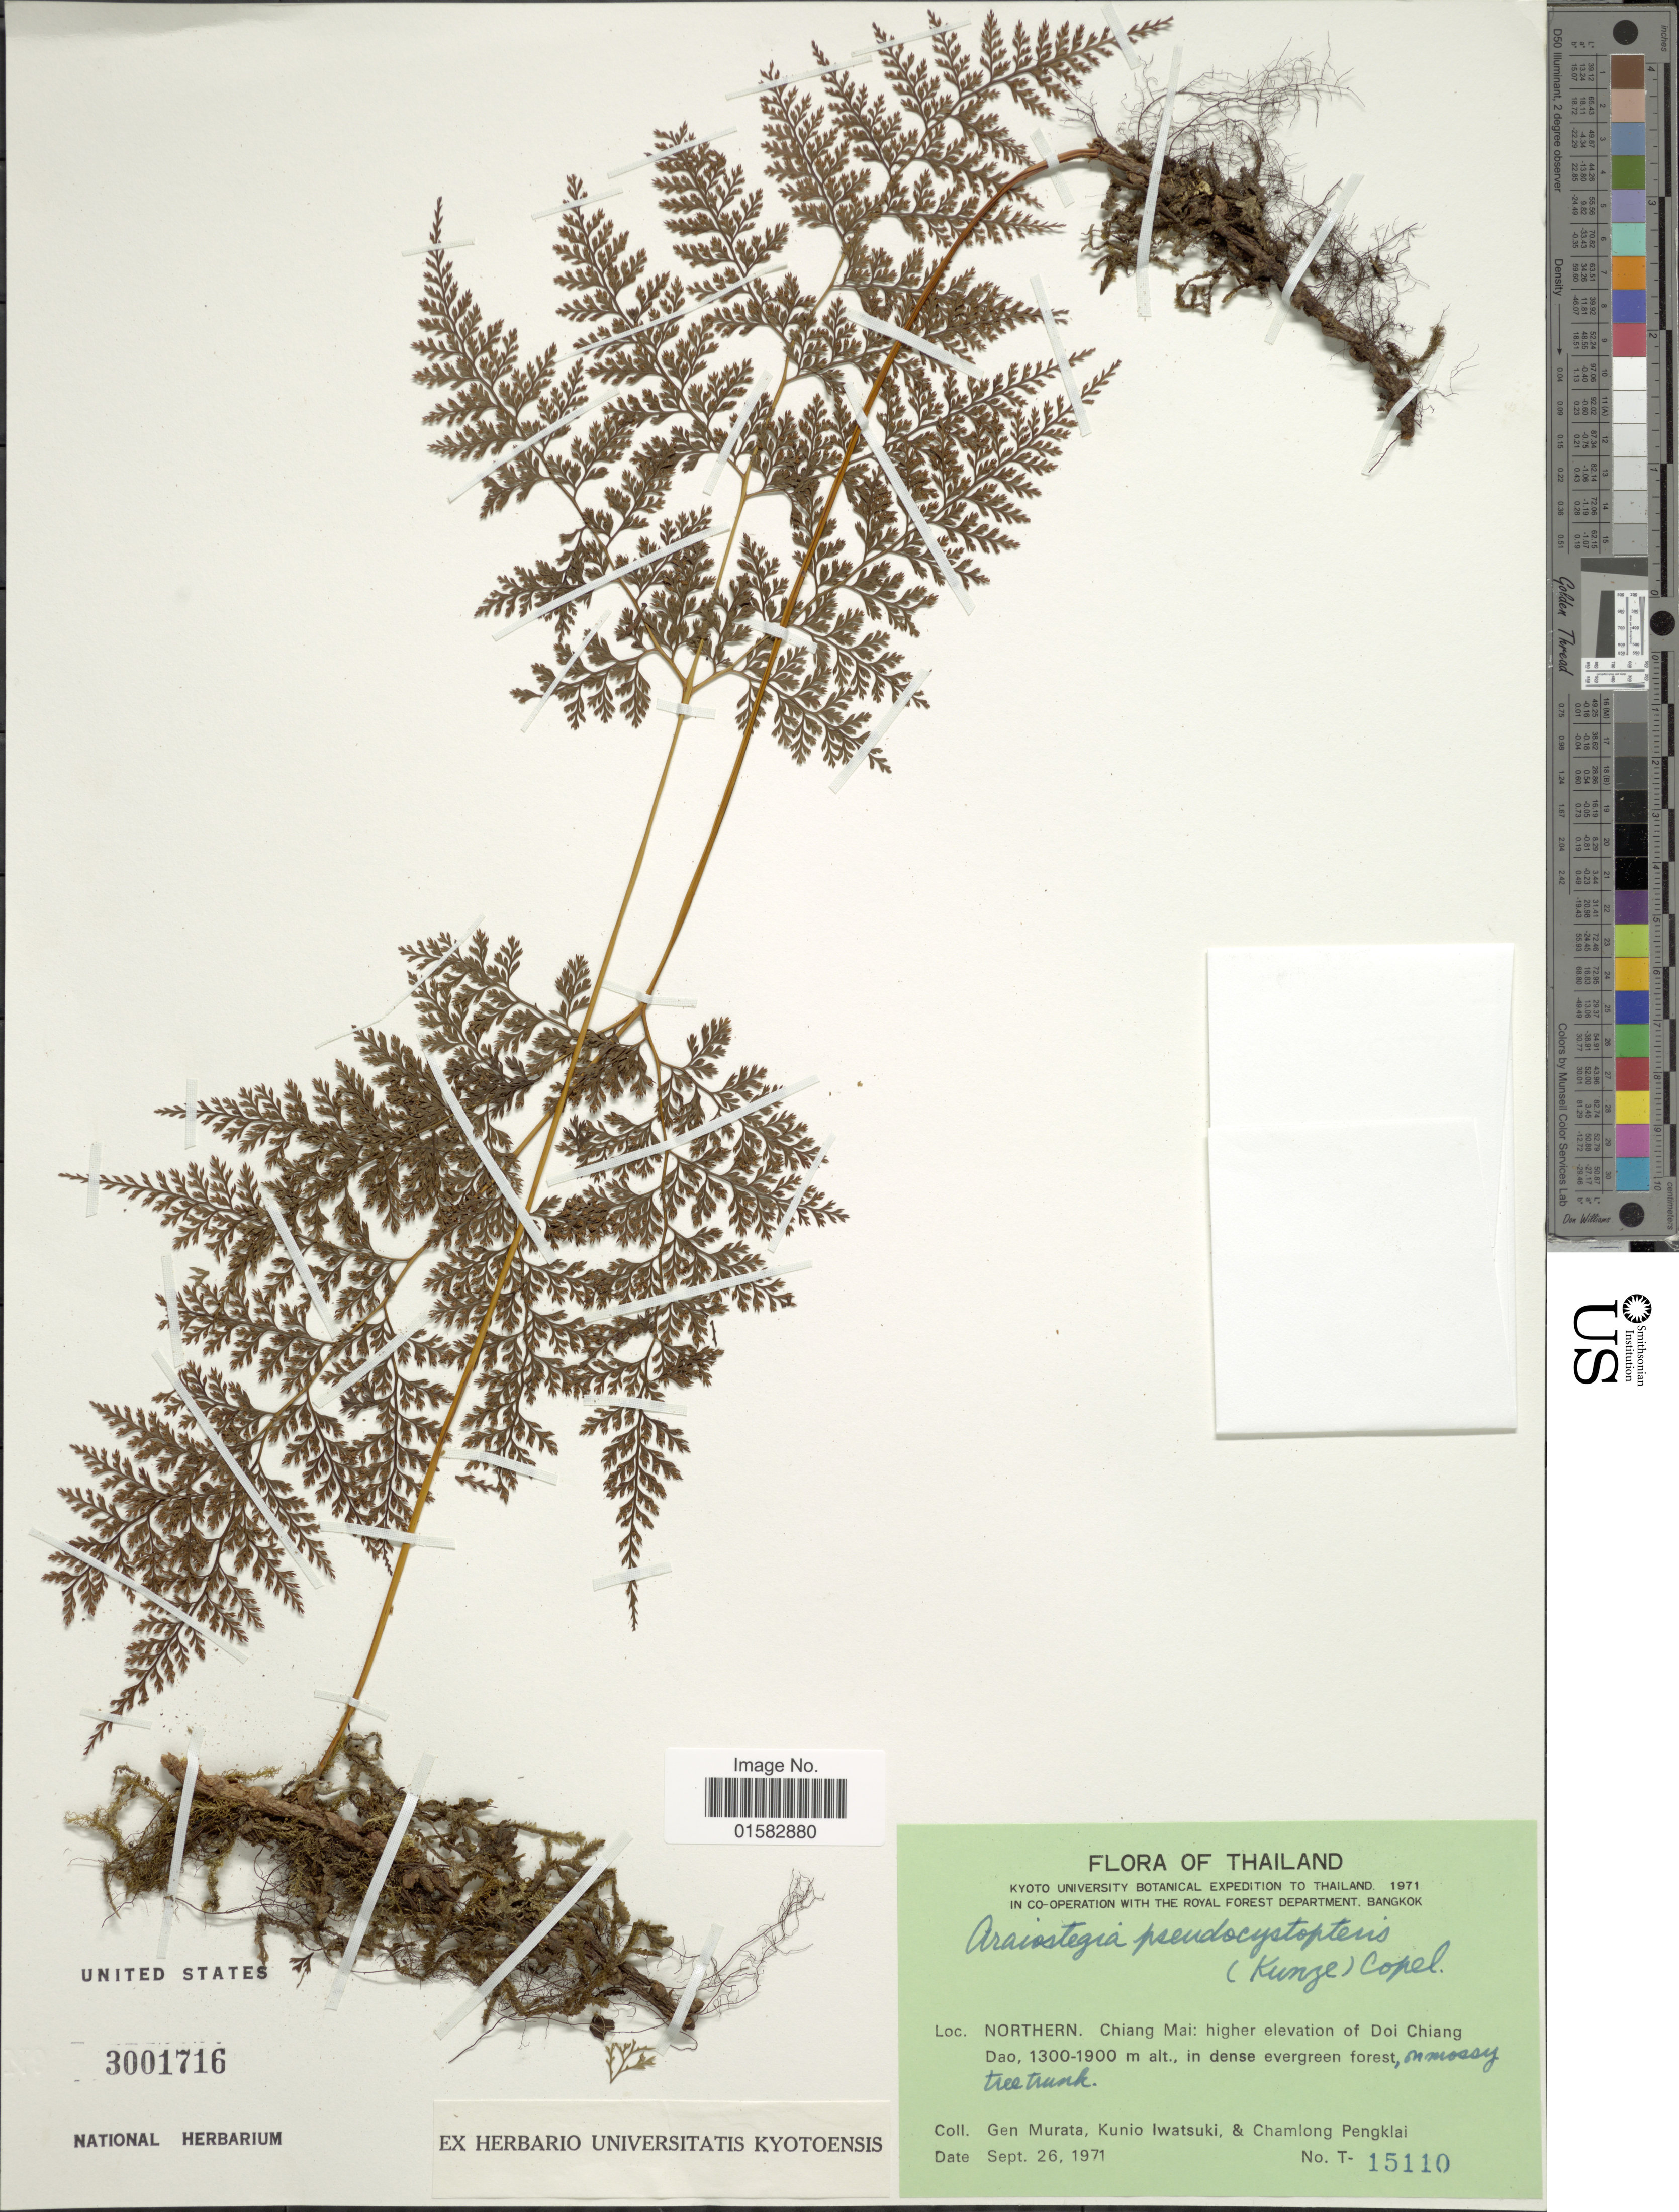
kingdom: Plantae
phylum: Tracheophyta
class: Polypodiopsida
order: Polypodiales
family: Davalliaceae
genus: Davallia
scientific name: Davallia pulchra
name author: D. Don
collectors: G. Murata, K. Iwatsuki & C. Pengklai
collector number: T 15110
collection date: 1971-09-26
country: Thailand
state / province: Chiang Mai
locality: Northern Chiang Mai, Doi Chiang Dao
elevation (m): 1300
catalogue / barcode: US 3001716